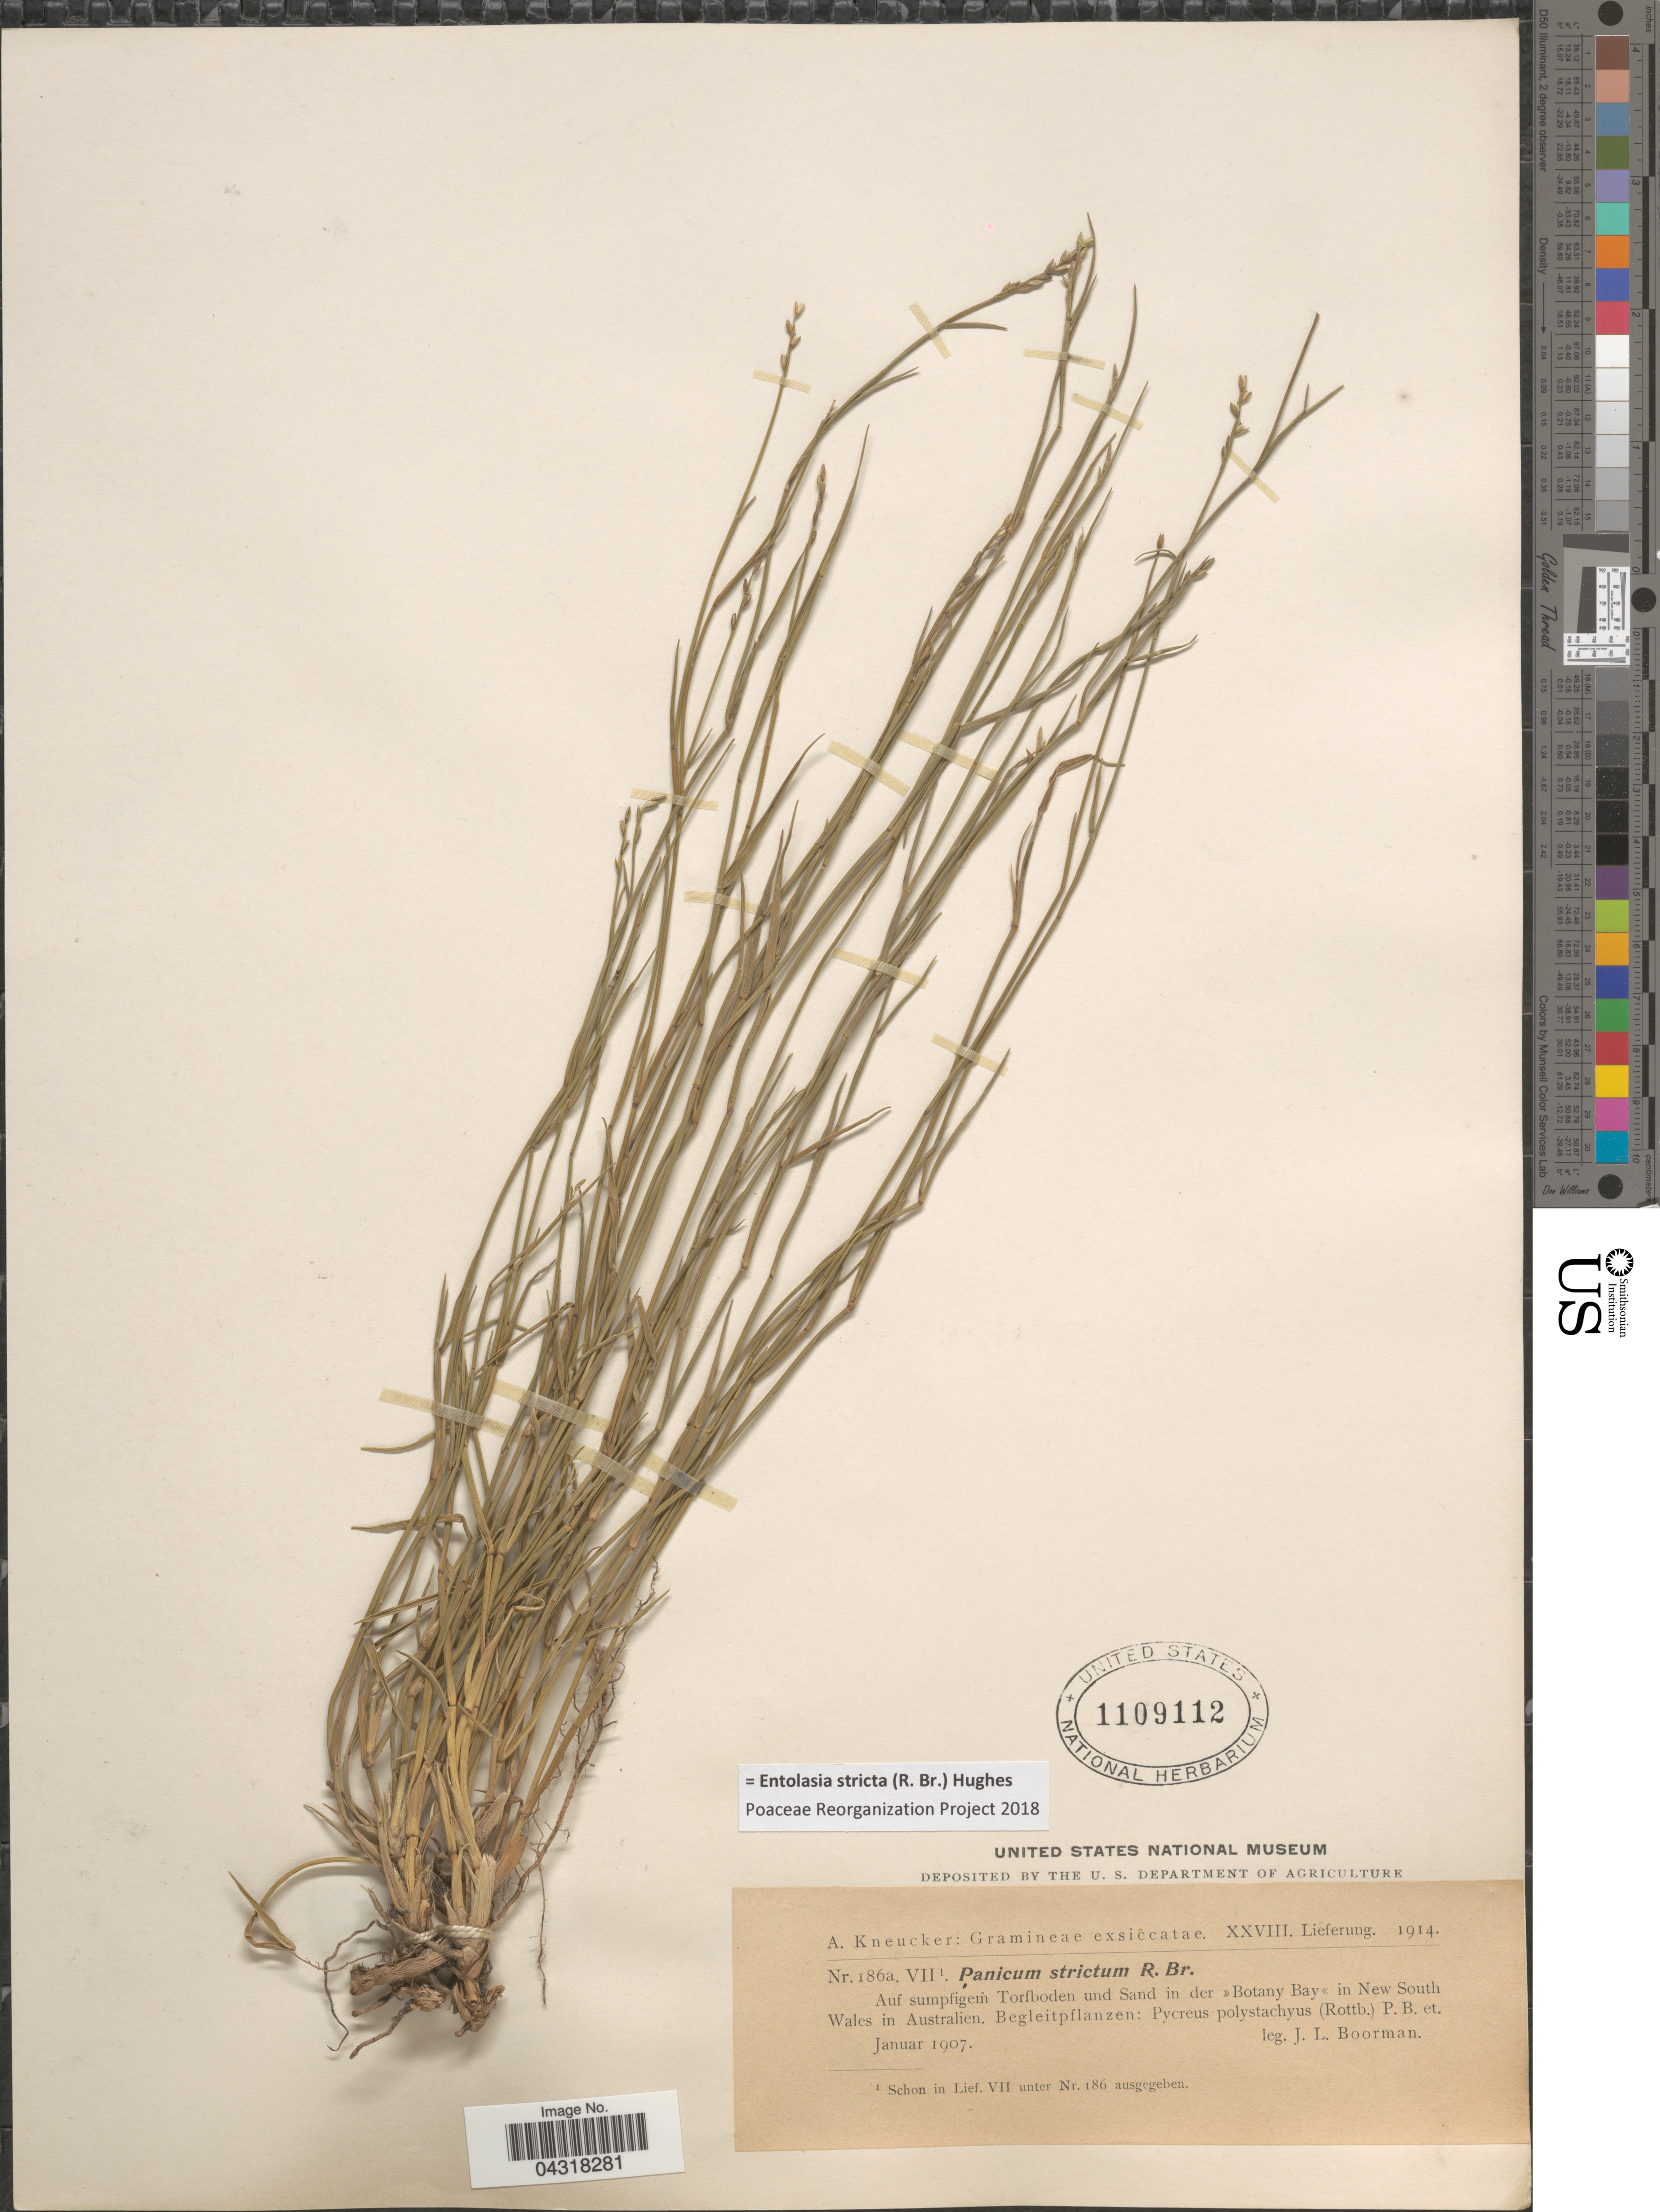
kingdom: Plantae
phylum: Tracheophyta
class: Liliopsida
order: Poales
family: Poaceae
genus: Entolasia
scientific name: Entolasia stricta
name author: (R. Br.) C.E. Hughes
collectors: J. Boorman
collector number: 186a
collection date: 1907-01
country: Australia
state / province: New South Wales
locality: Auf sumpfigem Torfboden und Sand in der »Botany Bay«.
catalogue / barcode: US 1109112